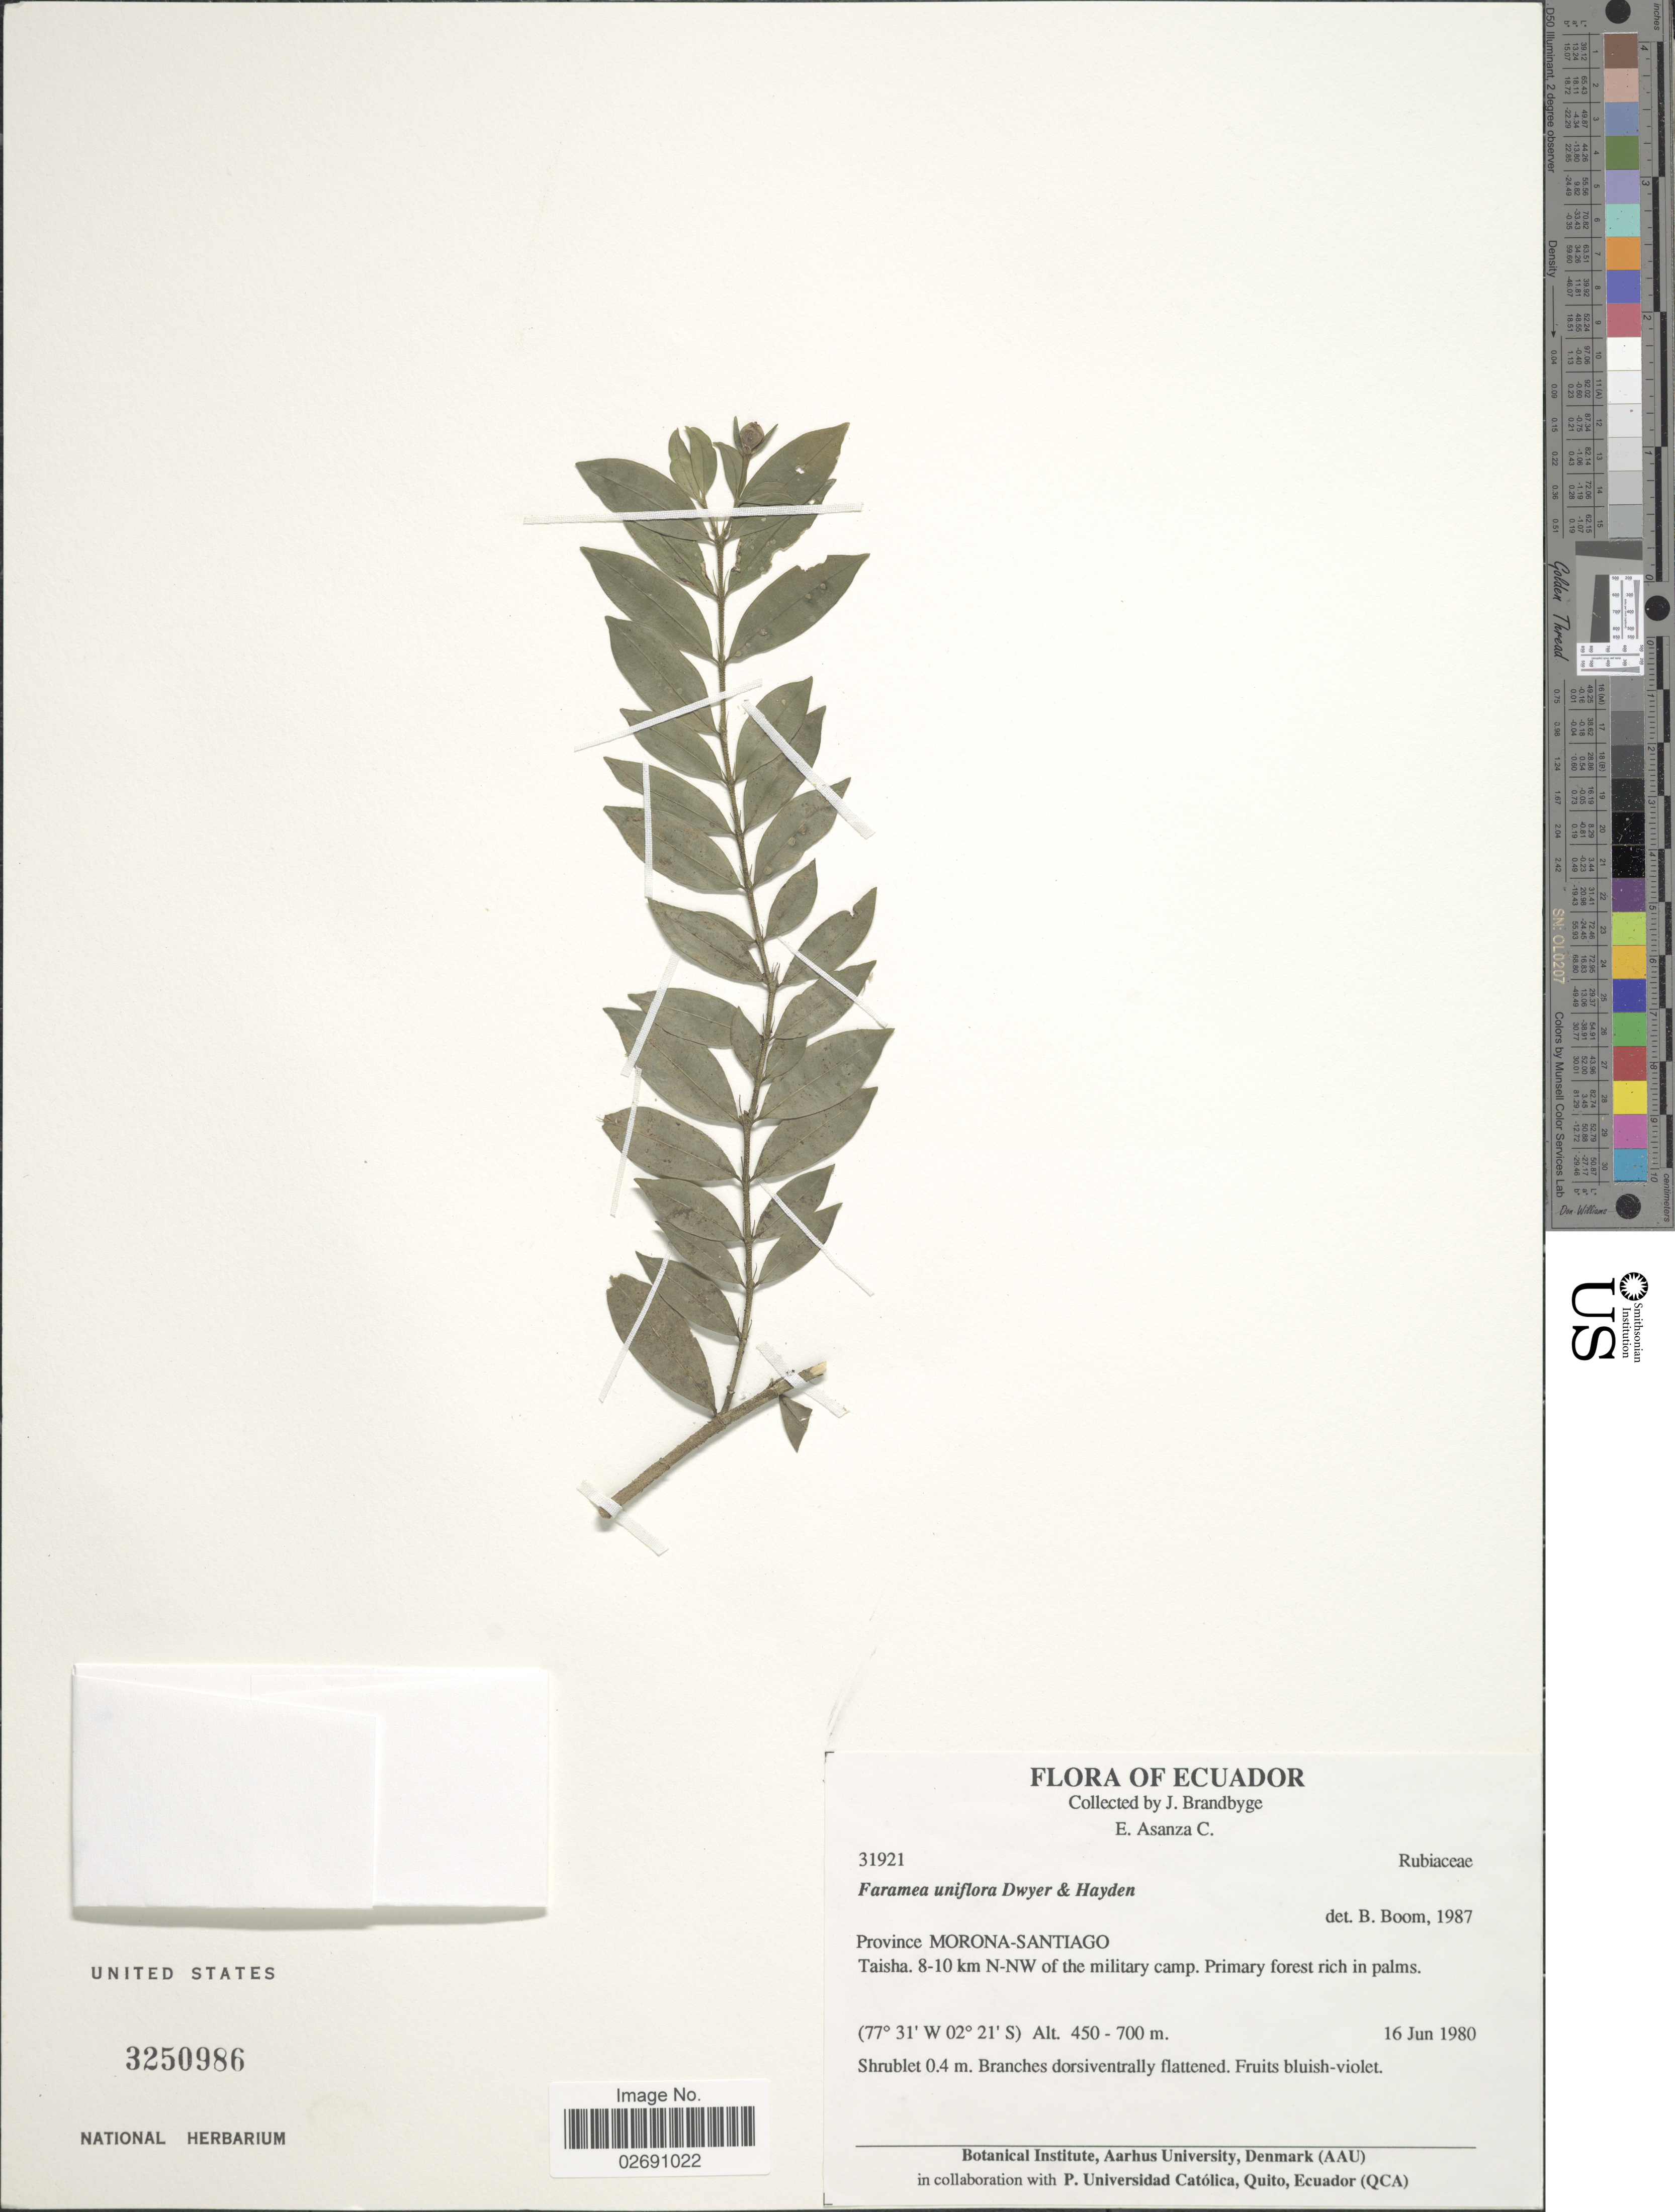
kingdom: Plantae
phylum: Tracheophyta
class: Magnoliopsida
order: Gentianales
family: Rubiaceae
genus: Faramea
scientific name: Faramea uniflora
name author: Dwyer & M.V. Hayden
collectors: J. Brandbyge & E. Asanza C.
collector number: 31921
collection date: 1987-06-16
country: Ecuador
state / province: Morona-Santiago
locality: Taisha, 8-10 km N-NW of the military camp, primary forest rich in palms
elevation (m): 450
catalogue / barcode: US 3250986